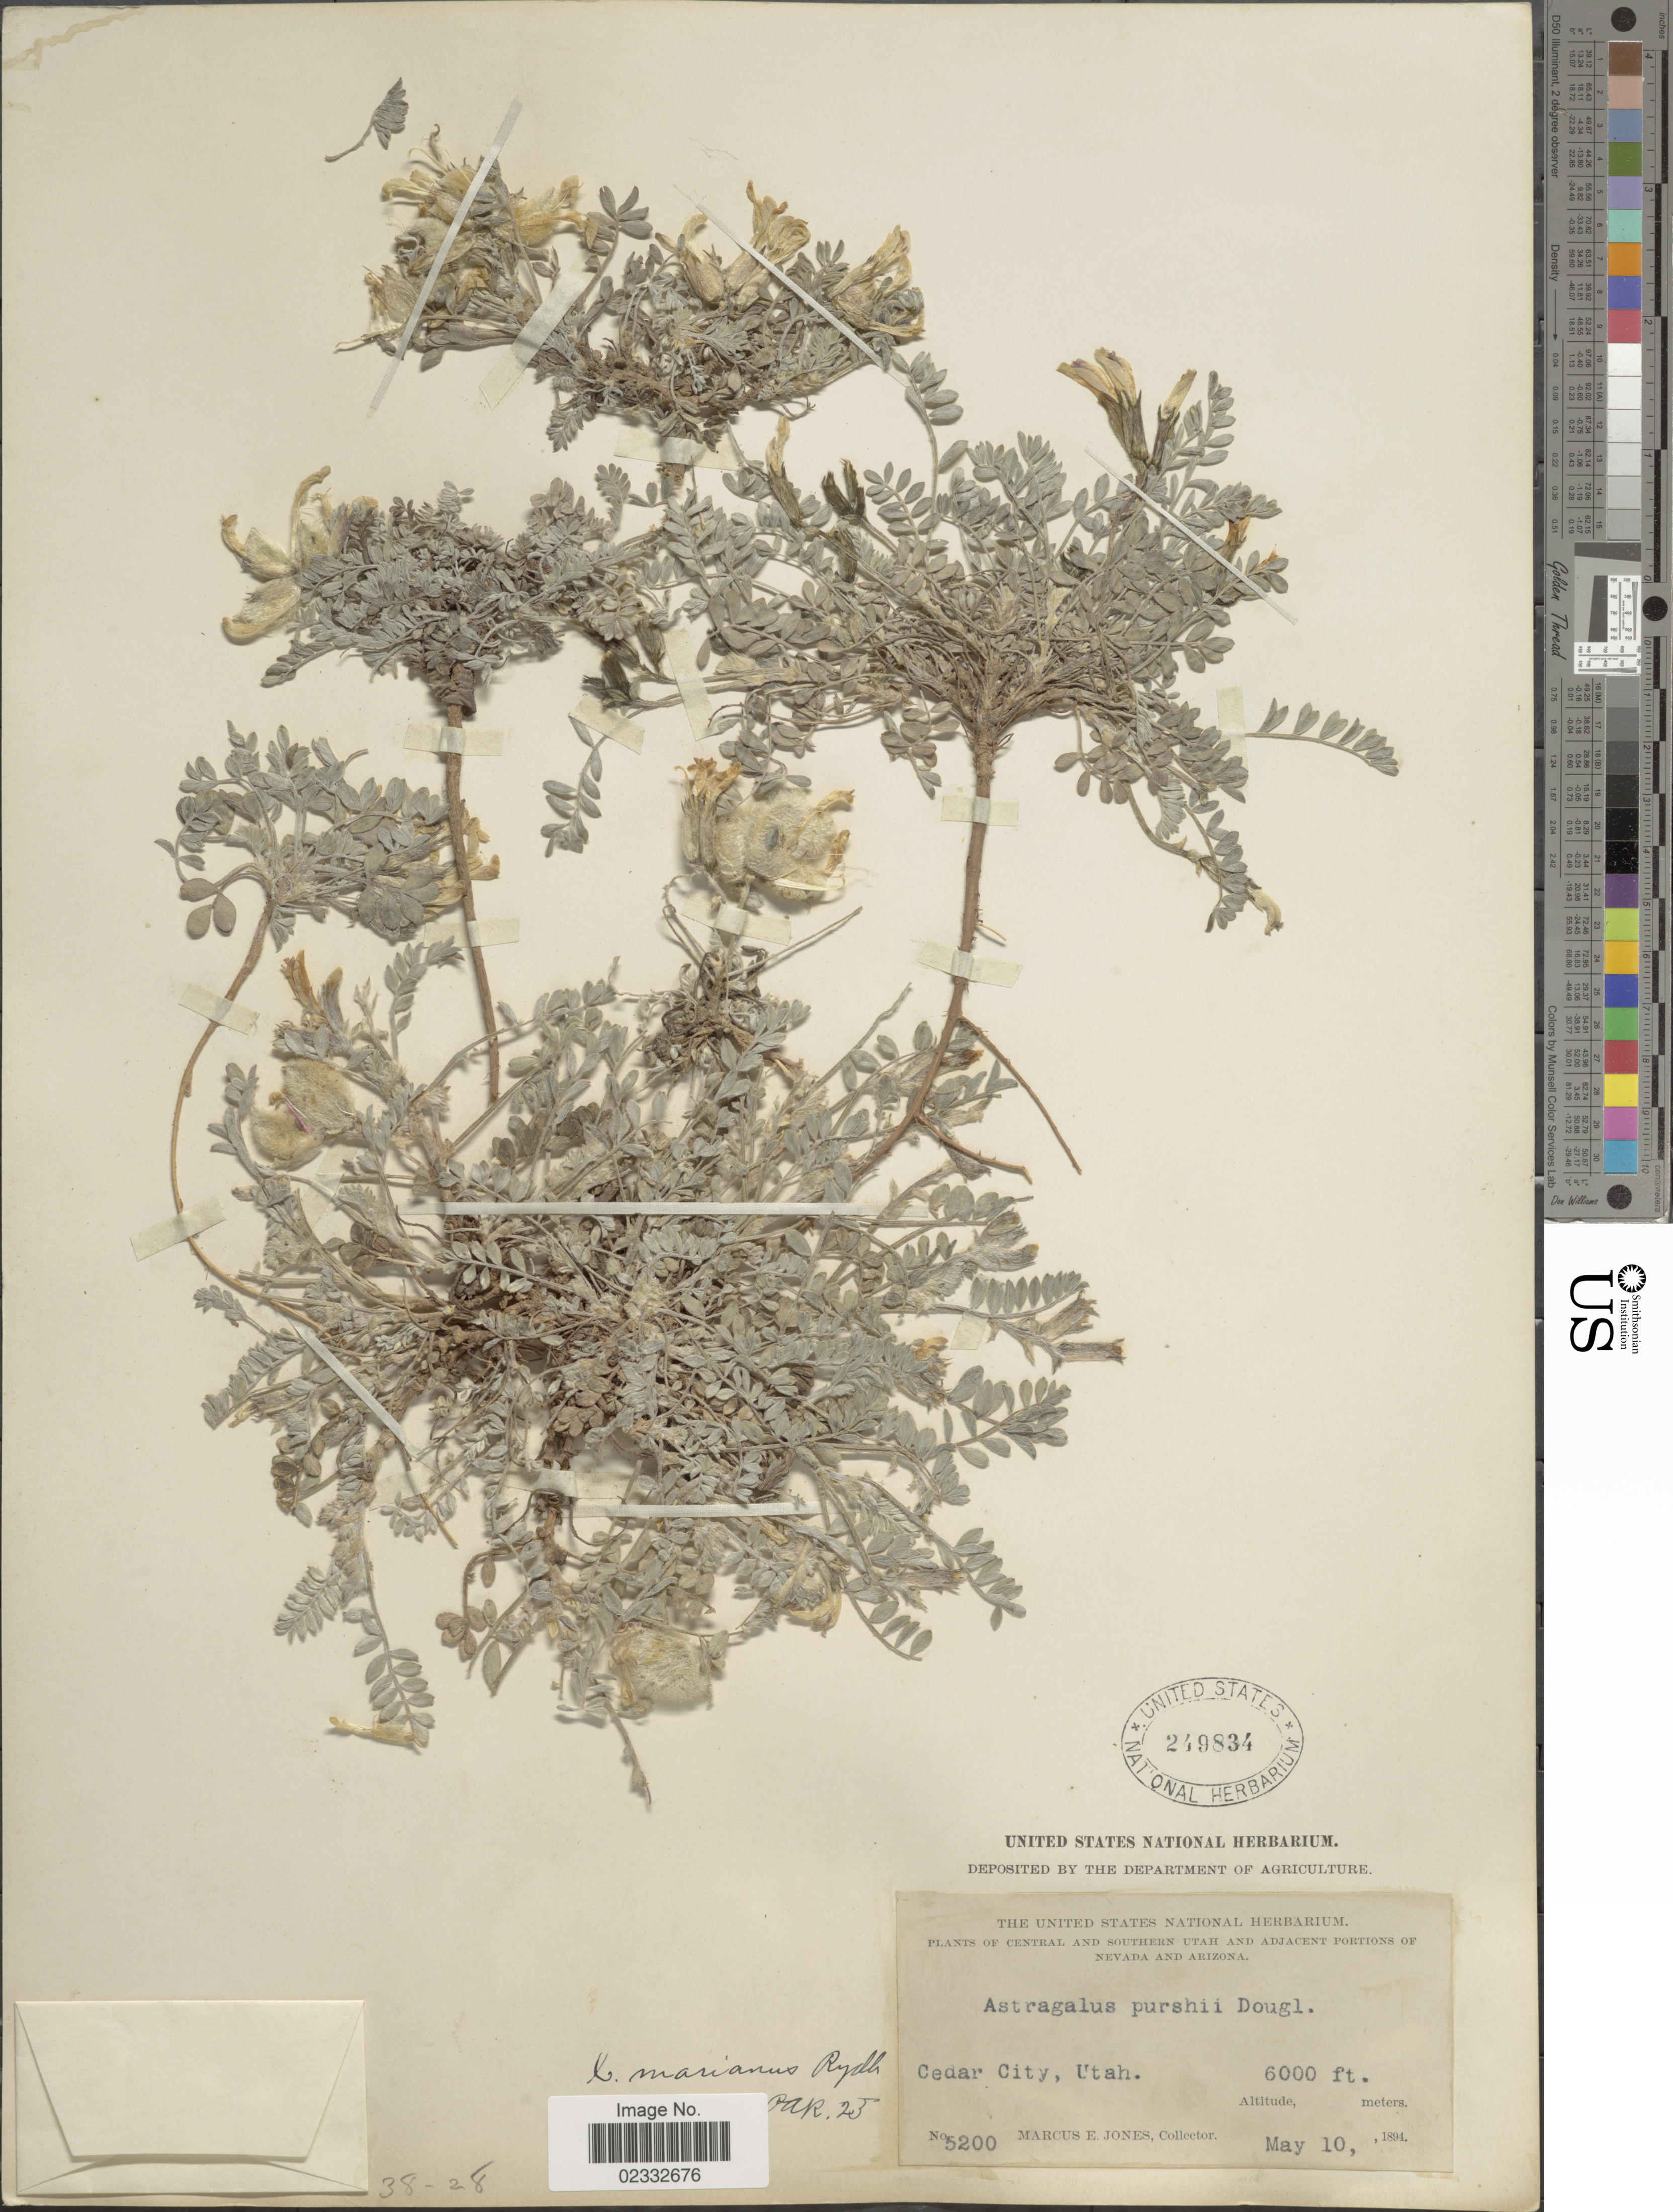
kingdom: Plantae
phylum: Tracheophyta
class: Magnoliopsida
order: Fabales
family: Fabaceae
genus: Astragalus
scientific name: Astragalus marianus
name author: Huber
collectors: M. E. Jones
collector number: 5200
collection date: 1894-05-10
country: United States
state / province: Utah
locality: Cedar City, Central and Southern Utah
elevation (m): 1829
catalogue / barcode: US 249834